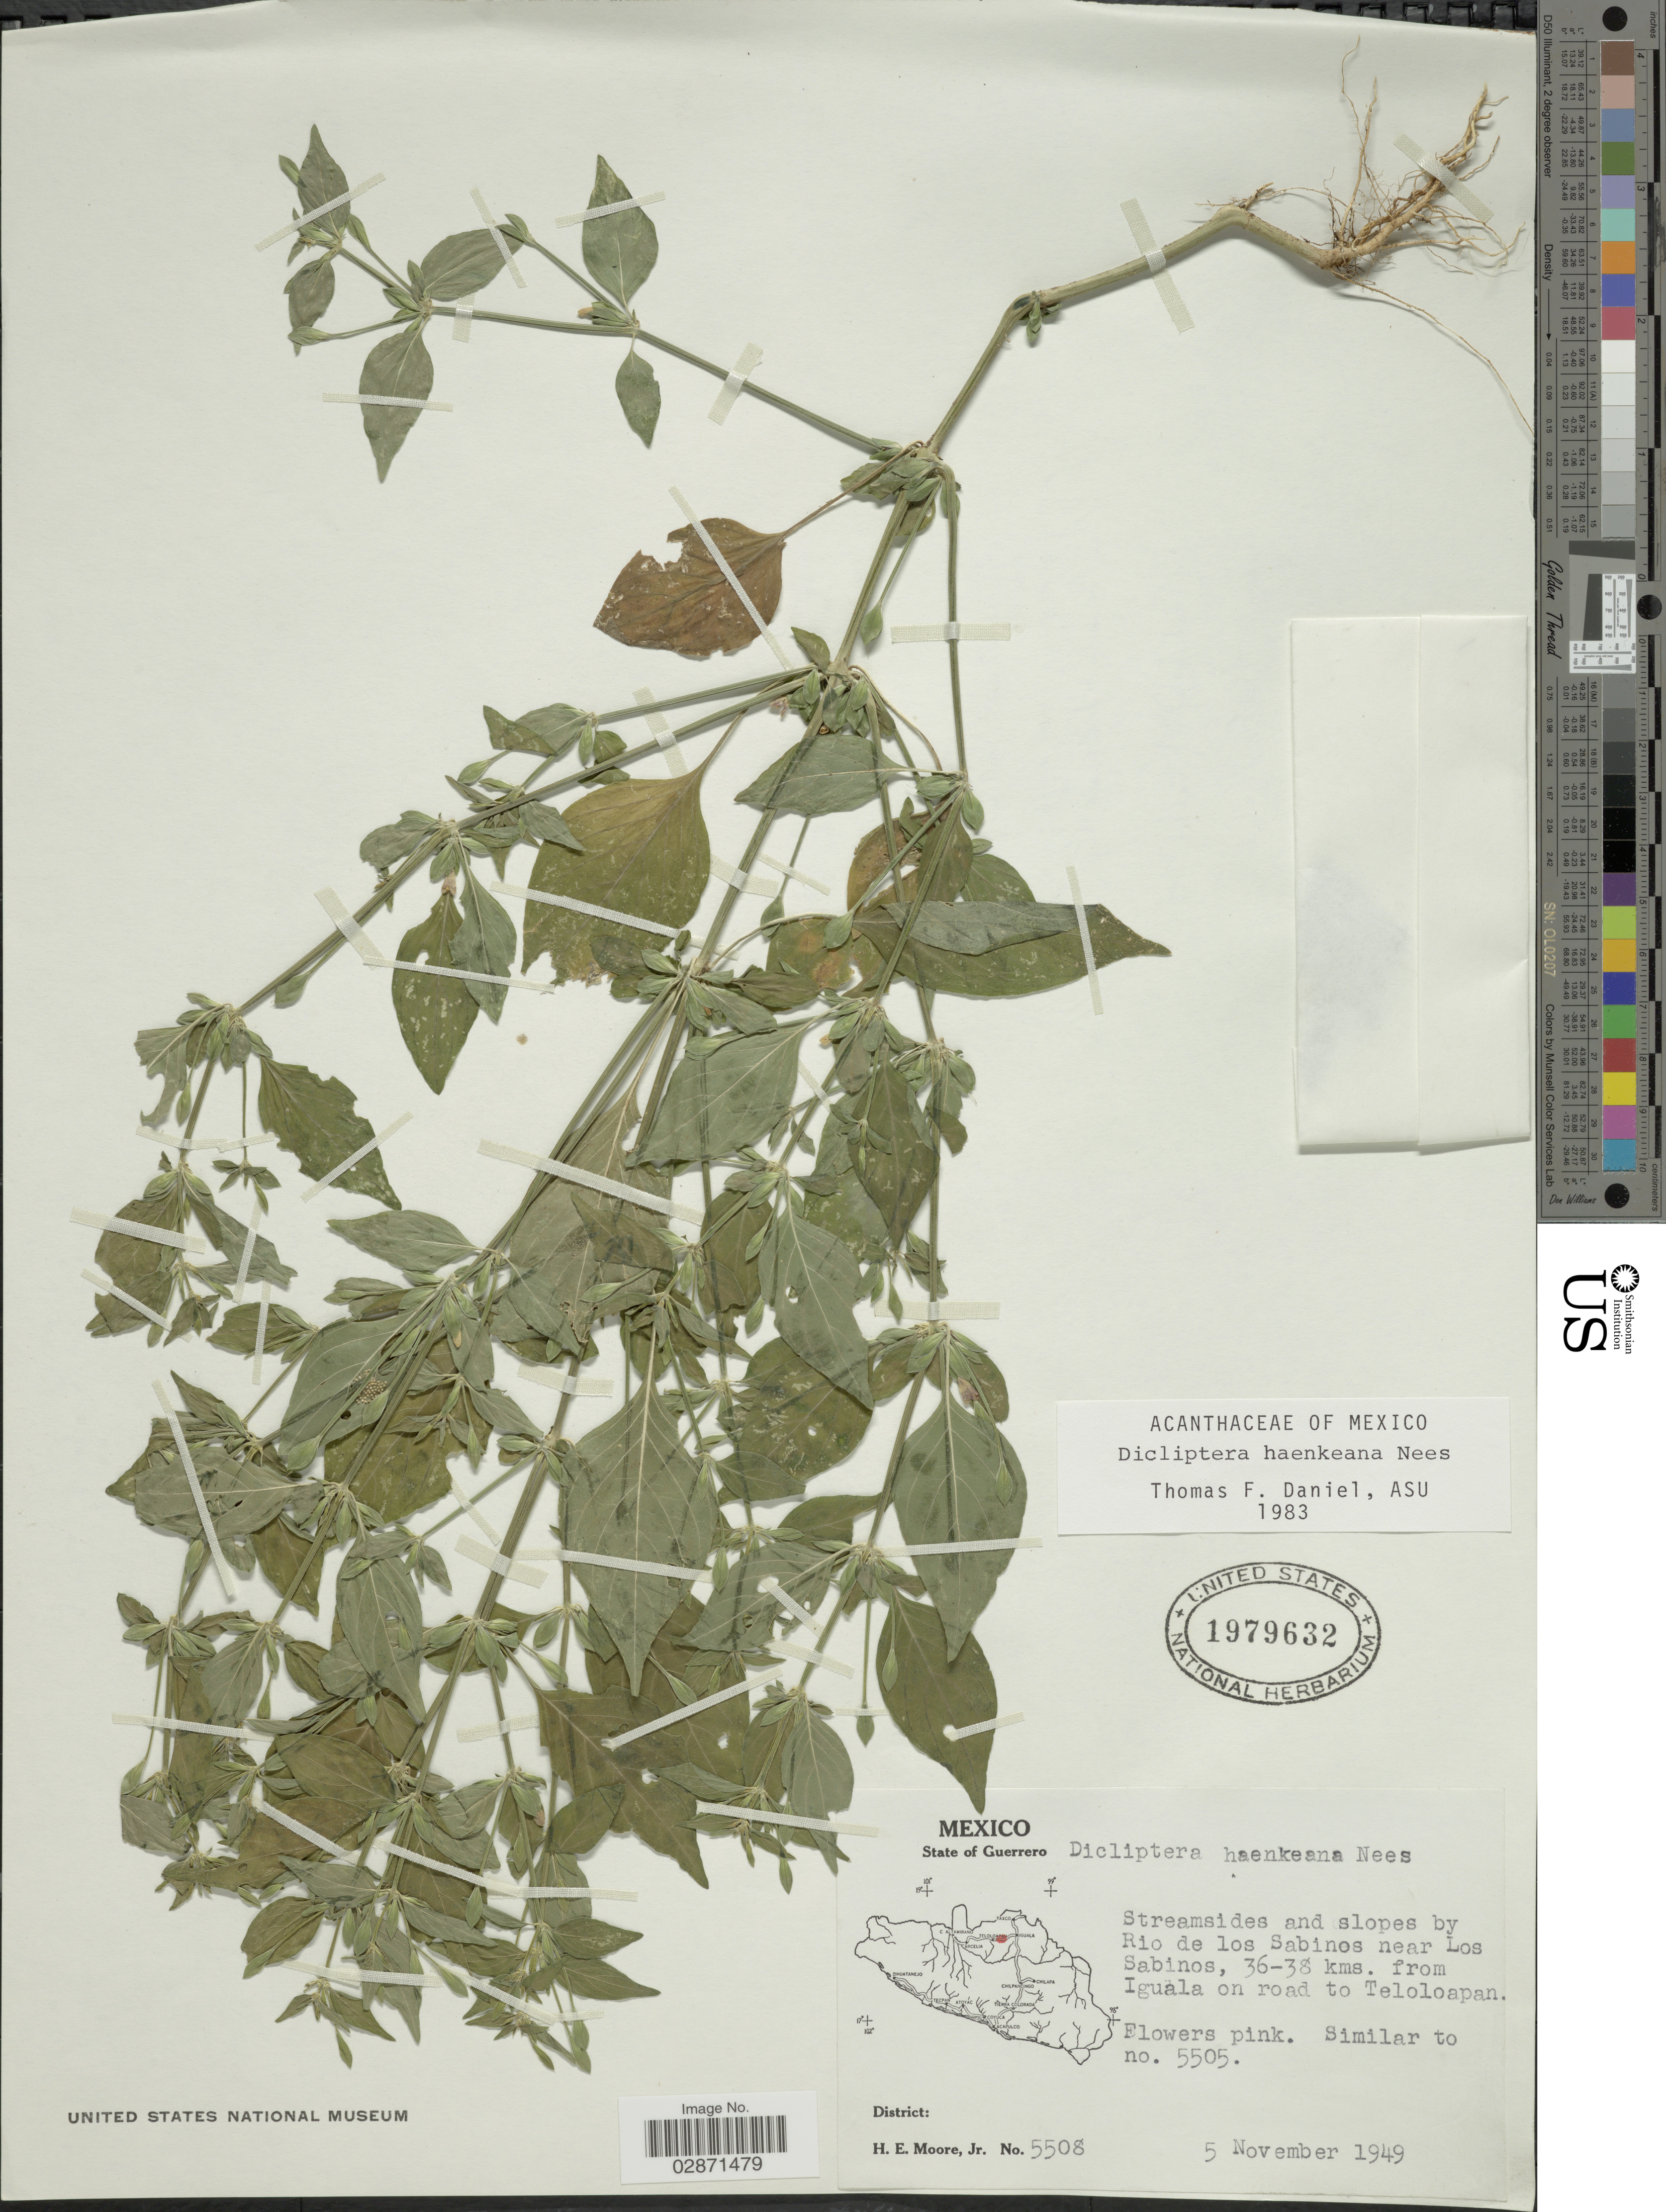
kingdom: Plantae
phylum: Tracheophyta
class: Magnoliopsida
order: Lamiales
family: Acanthaceae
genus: Dicliptera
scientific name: Dicliptera haenkeana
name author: Nees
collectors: H. Moore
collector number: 5508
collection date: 1949-11-05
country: Mexico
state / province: Guerrero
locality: Streamsides and slopes by Rio de los Sabinos near Los Sabinos, 36-38 kms. from Iguala on road to Teloloapan.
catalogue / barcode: US 1979632